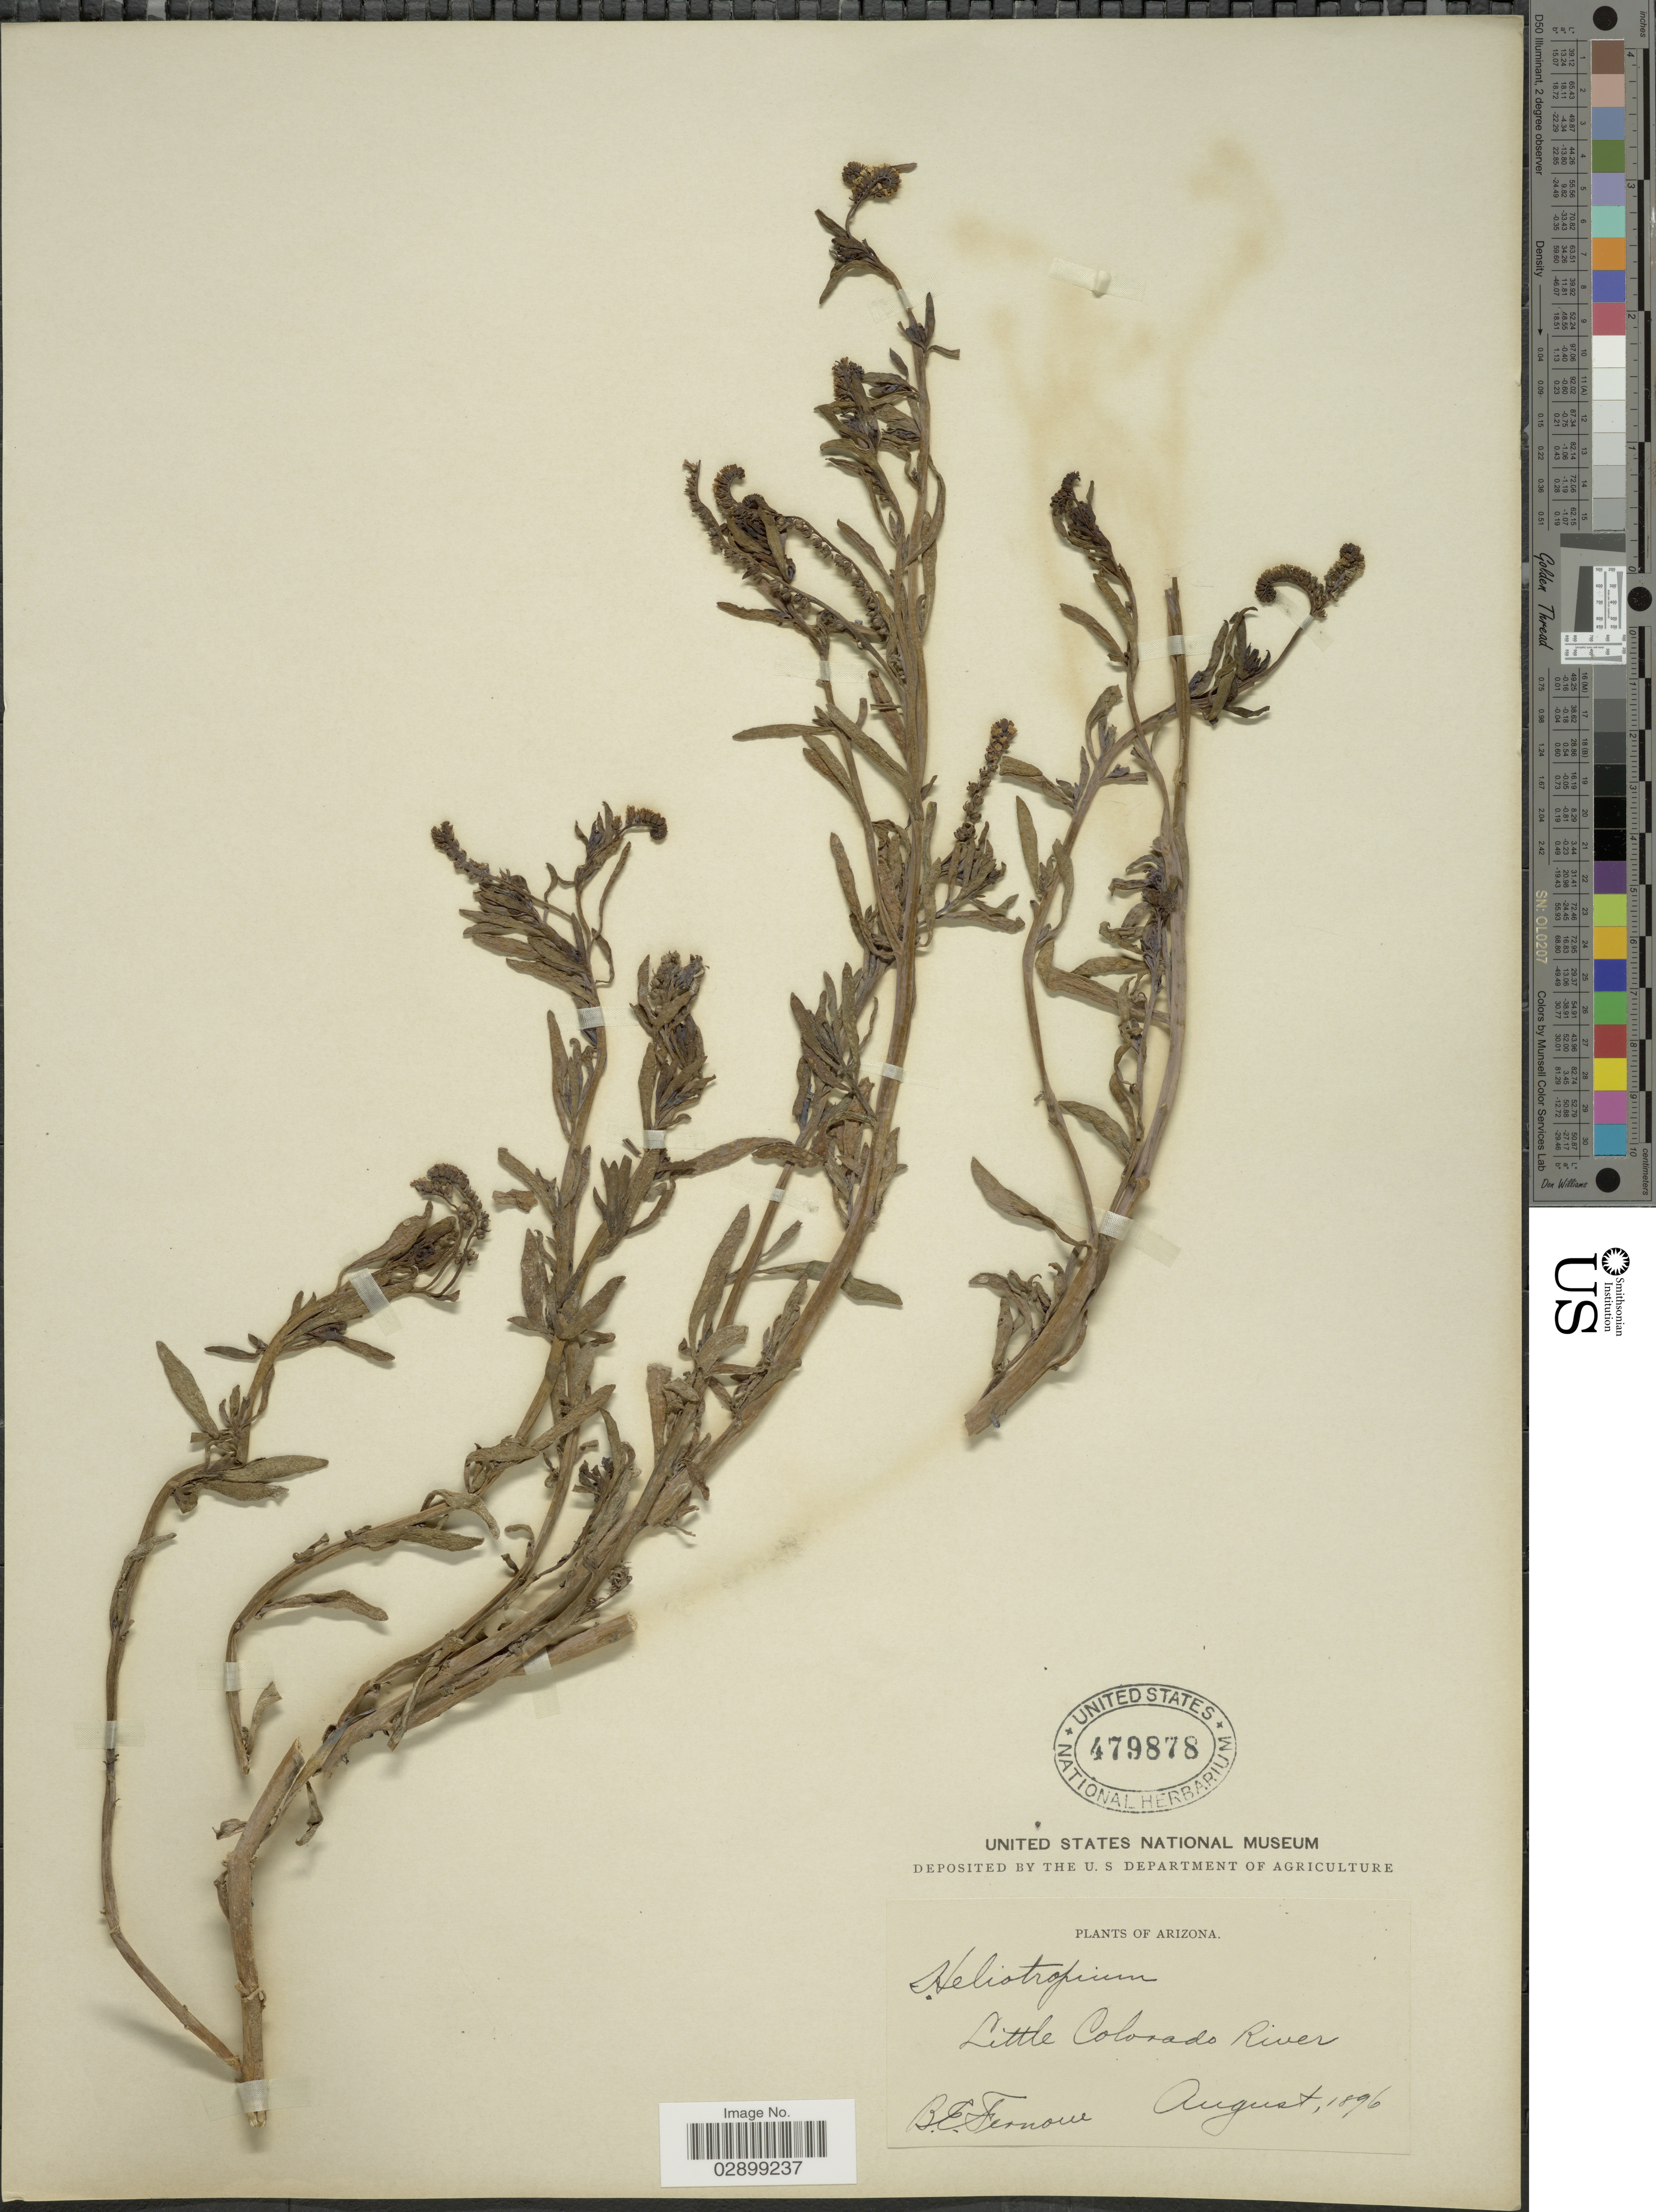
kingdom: Plantae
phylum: Tracheophyta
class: Magnoliopsida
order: Boraginales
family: Heliotropiaceae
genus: Heliotropium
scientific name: Heliotropium sp.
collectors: B. Fernow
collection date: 1896-08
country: United States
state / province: Arizona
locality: Little Colorado River.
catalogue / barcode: US 479878